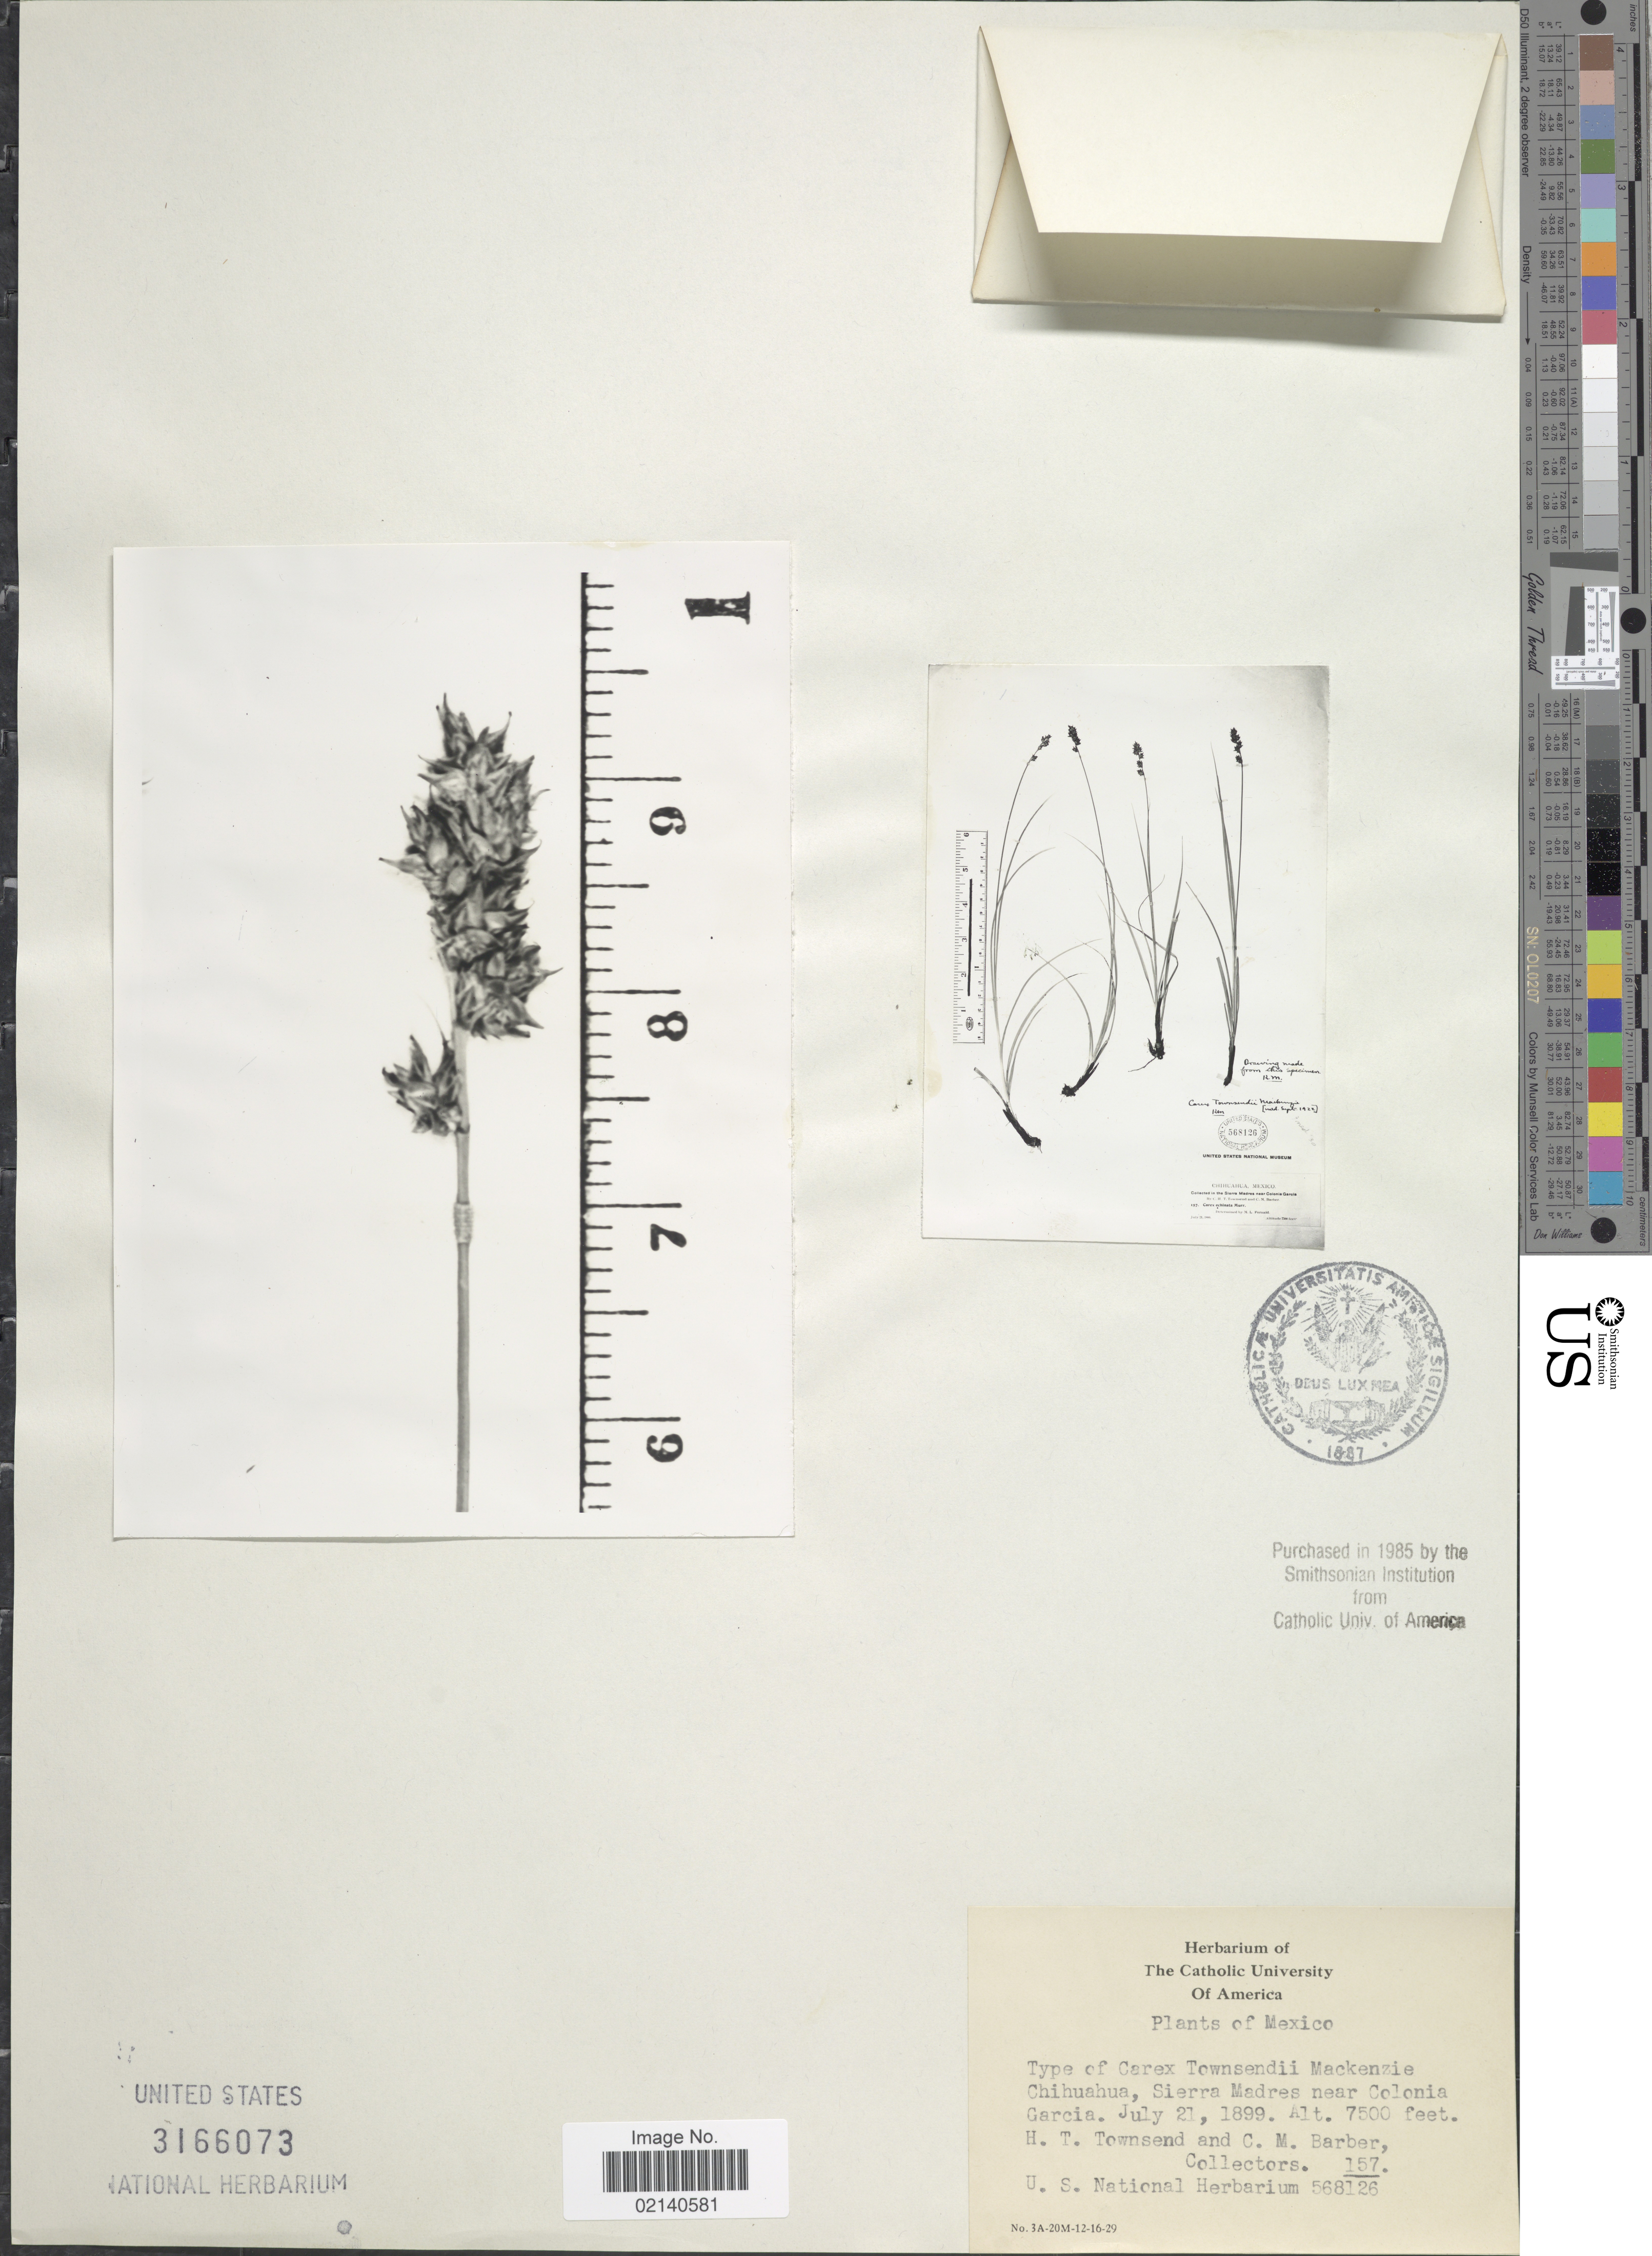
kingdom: Plantae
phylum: Tracheophyta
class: Liliopsida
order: Poales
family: Cyperaceae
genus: Carex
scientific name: Carex townsendii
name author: Mack.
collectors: H. Townsend & C. Barber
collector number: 157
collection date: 1899-07-21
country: Mexico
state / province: Chihuahua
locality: Sierra Madres near Colonia Garcia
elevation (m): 2286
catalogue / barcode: US 3166073